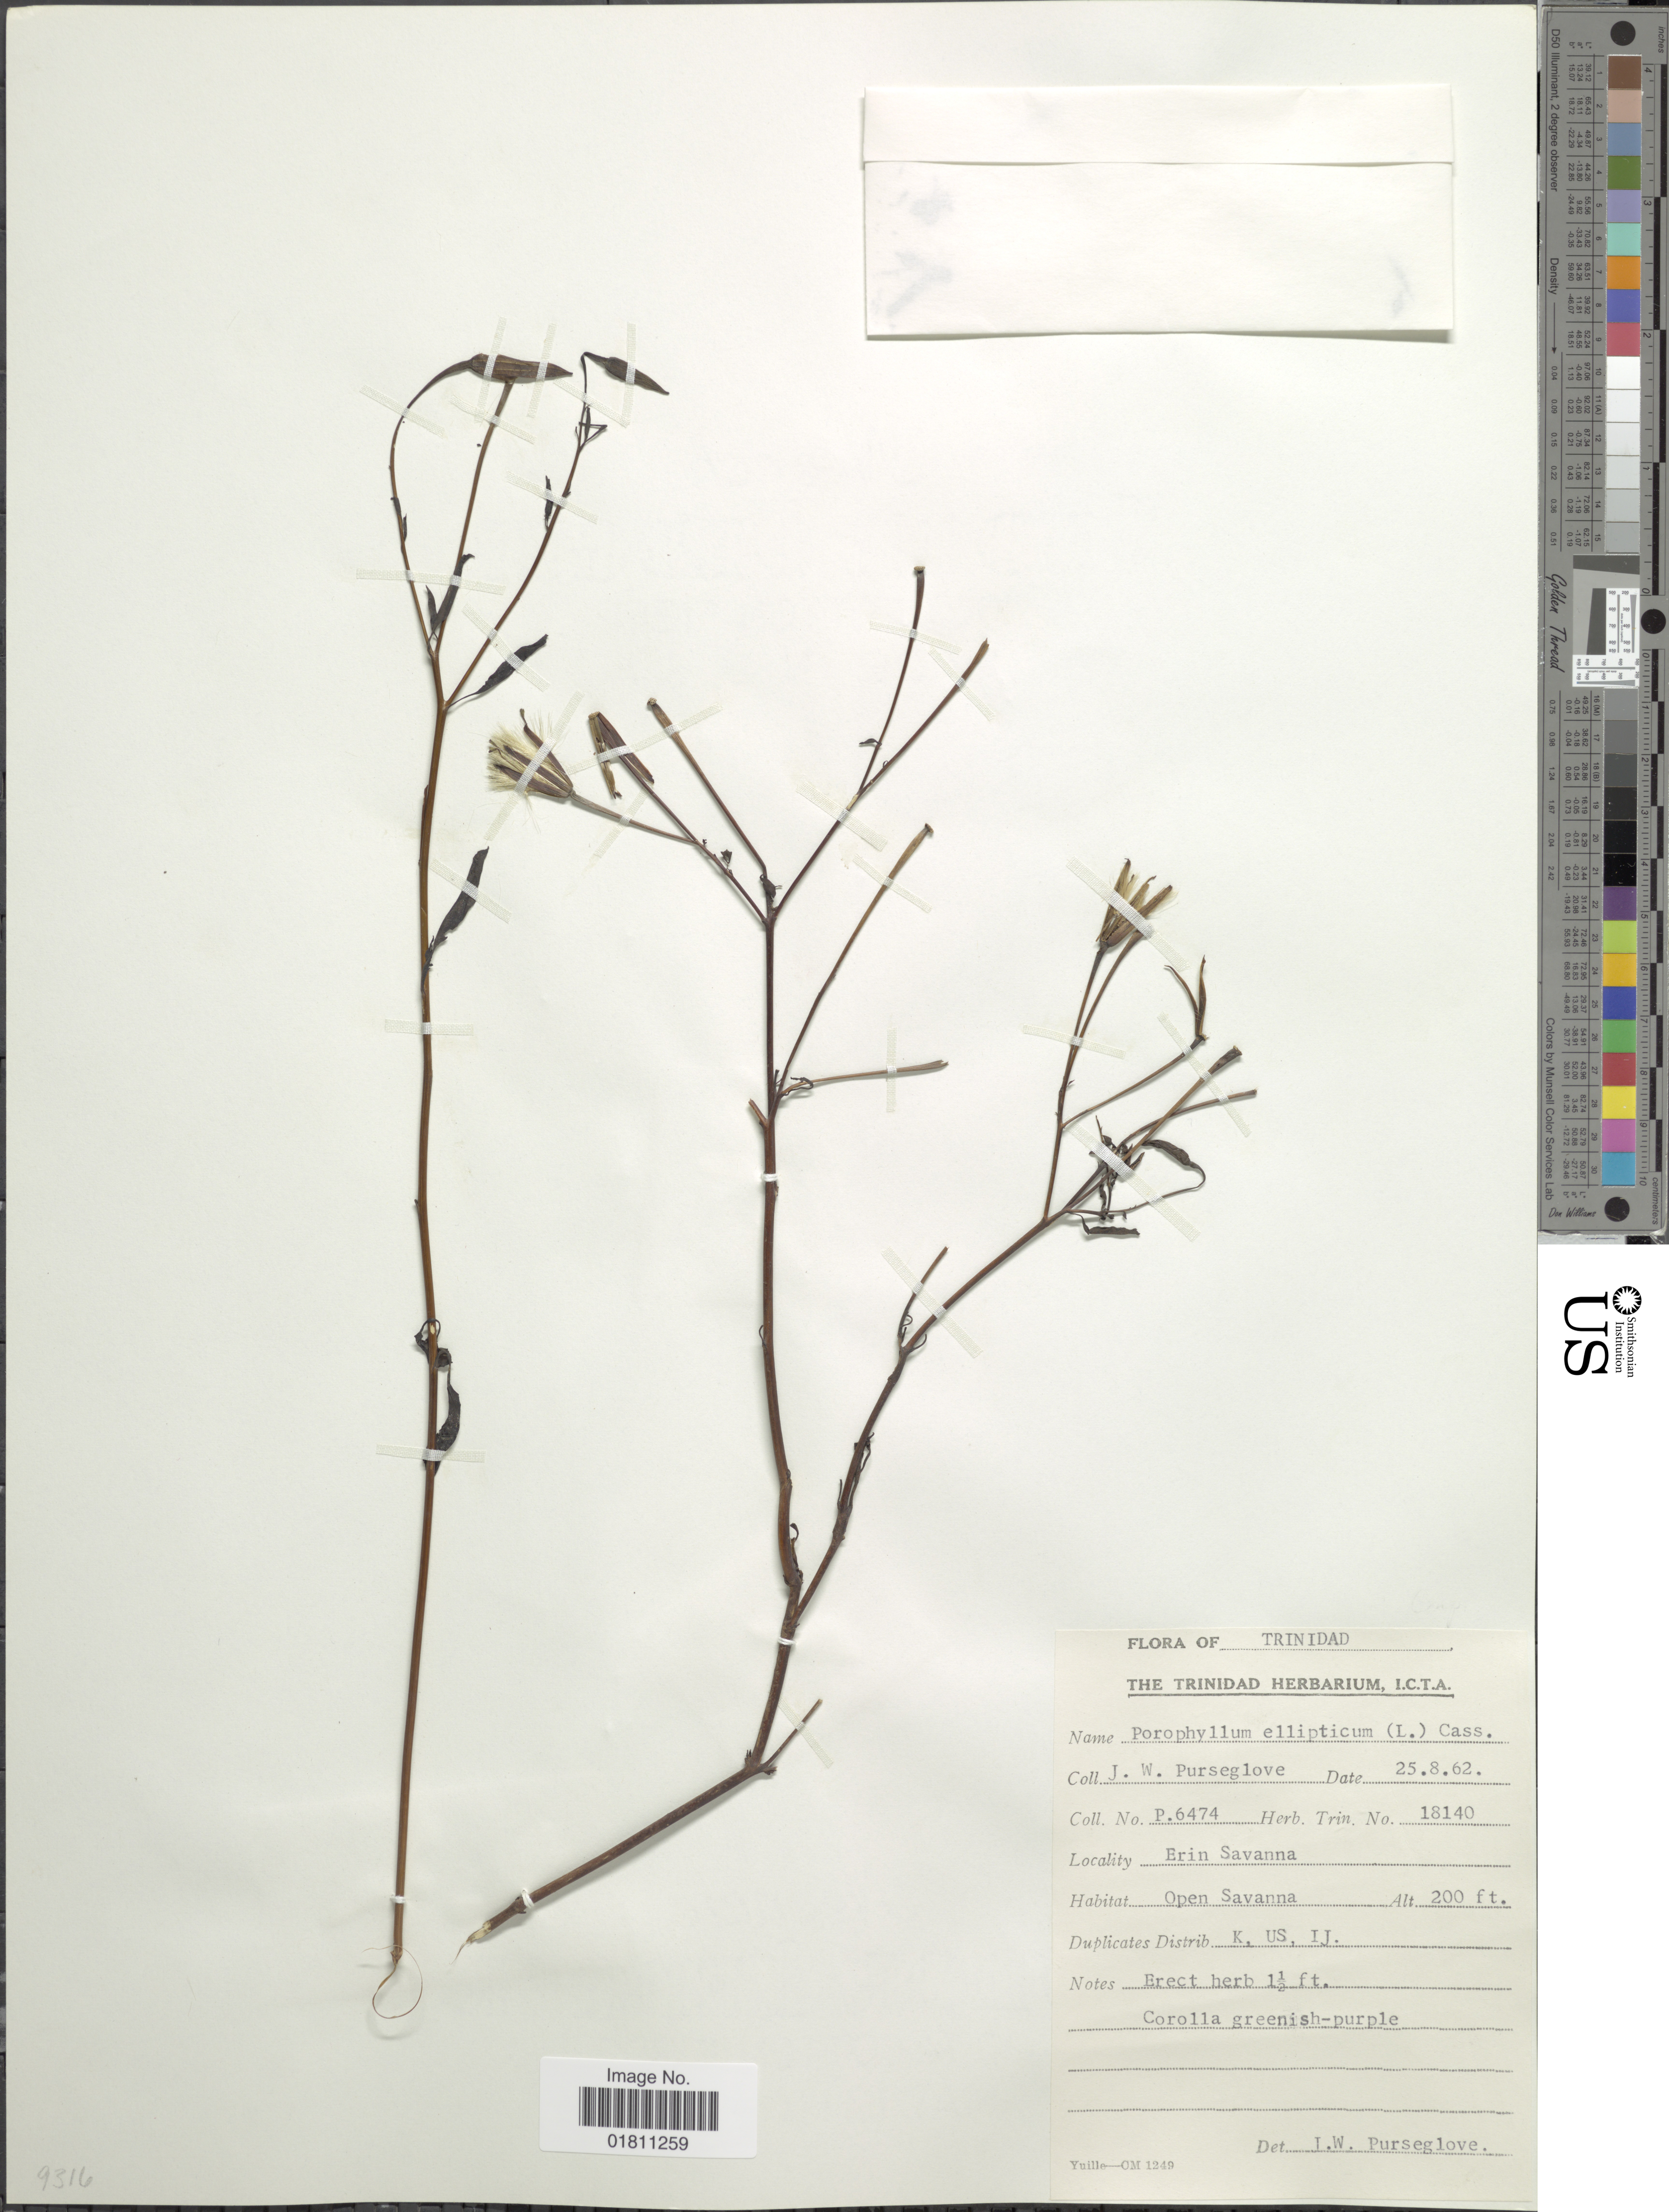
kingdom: Plantae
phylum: Tracheophyta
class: Magnoliopsida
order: Asterales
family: Asteraceae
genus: Porophyllum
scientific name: Porophyllum ruderale subsp. ruderale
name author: (Jacq.) Cass.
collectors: J. Purseglove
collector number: P6474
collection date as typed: Transcribed d/m/y: 25/8/62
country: Trinidad and Tobago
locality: Trinidad. Erin Savanna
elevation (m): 61